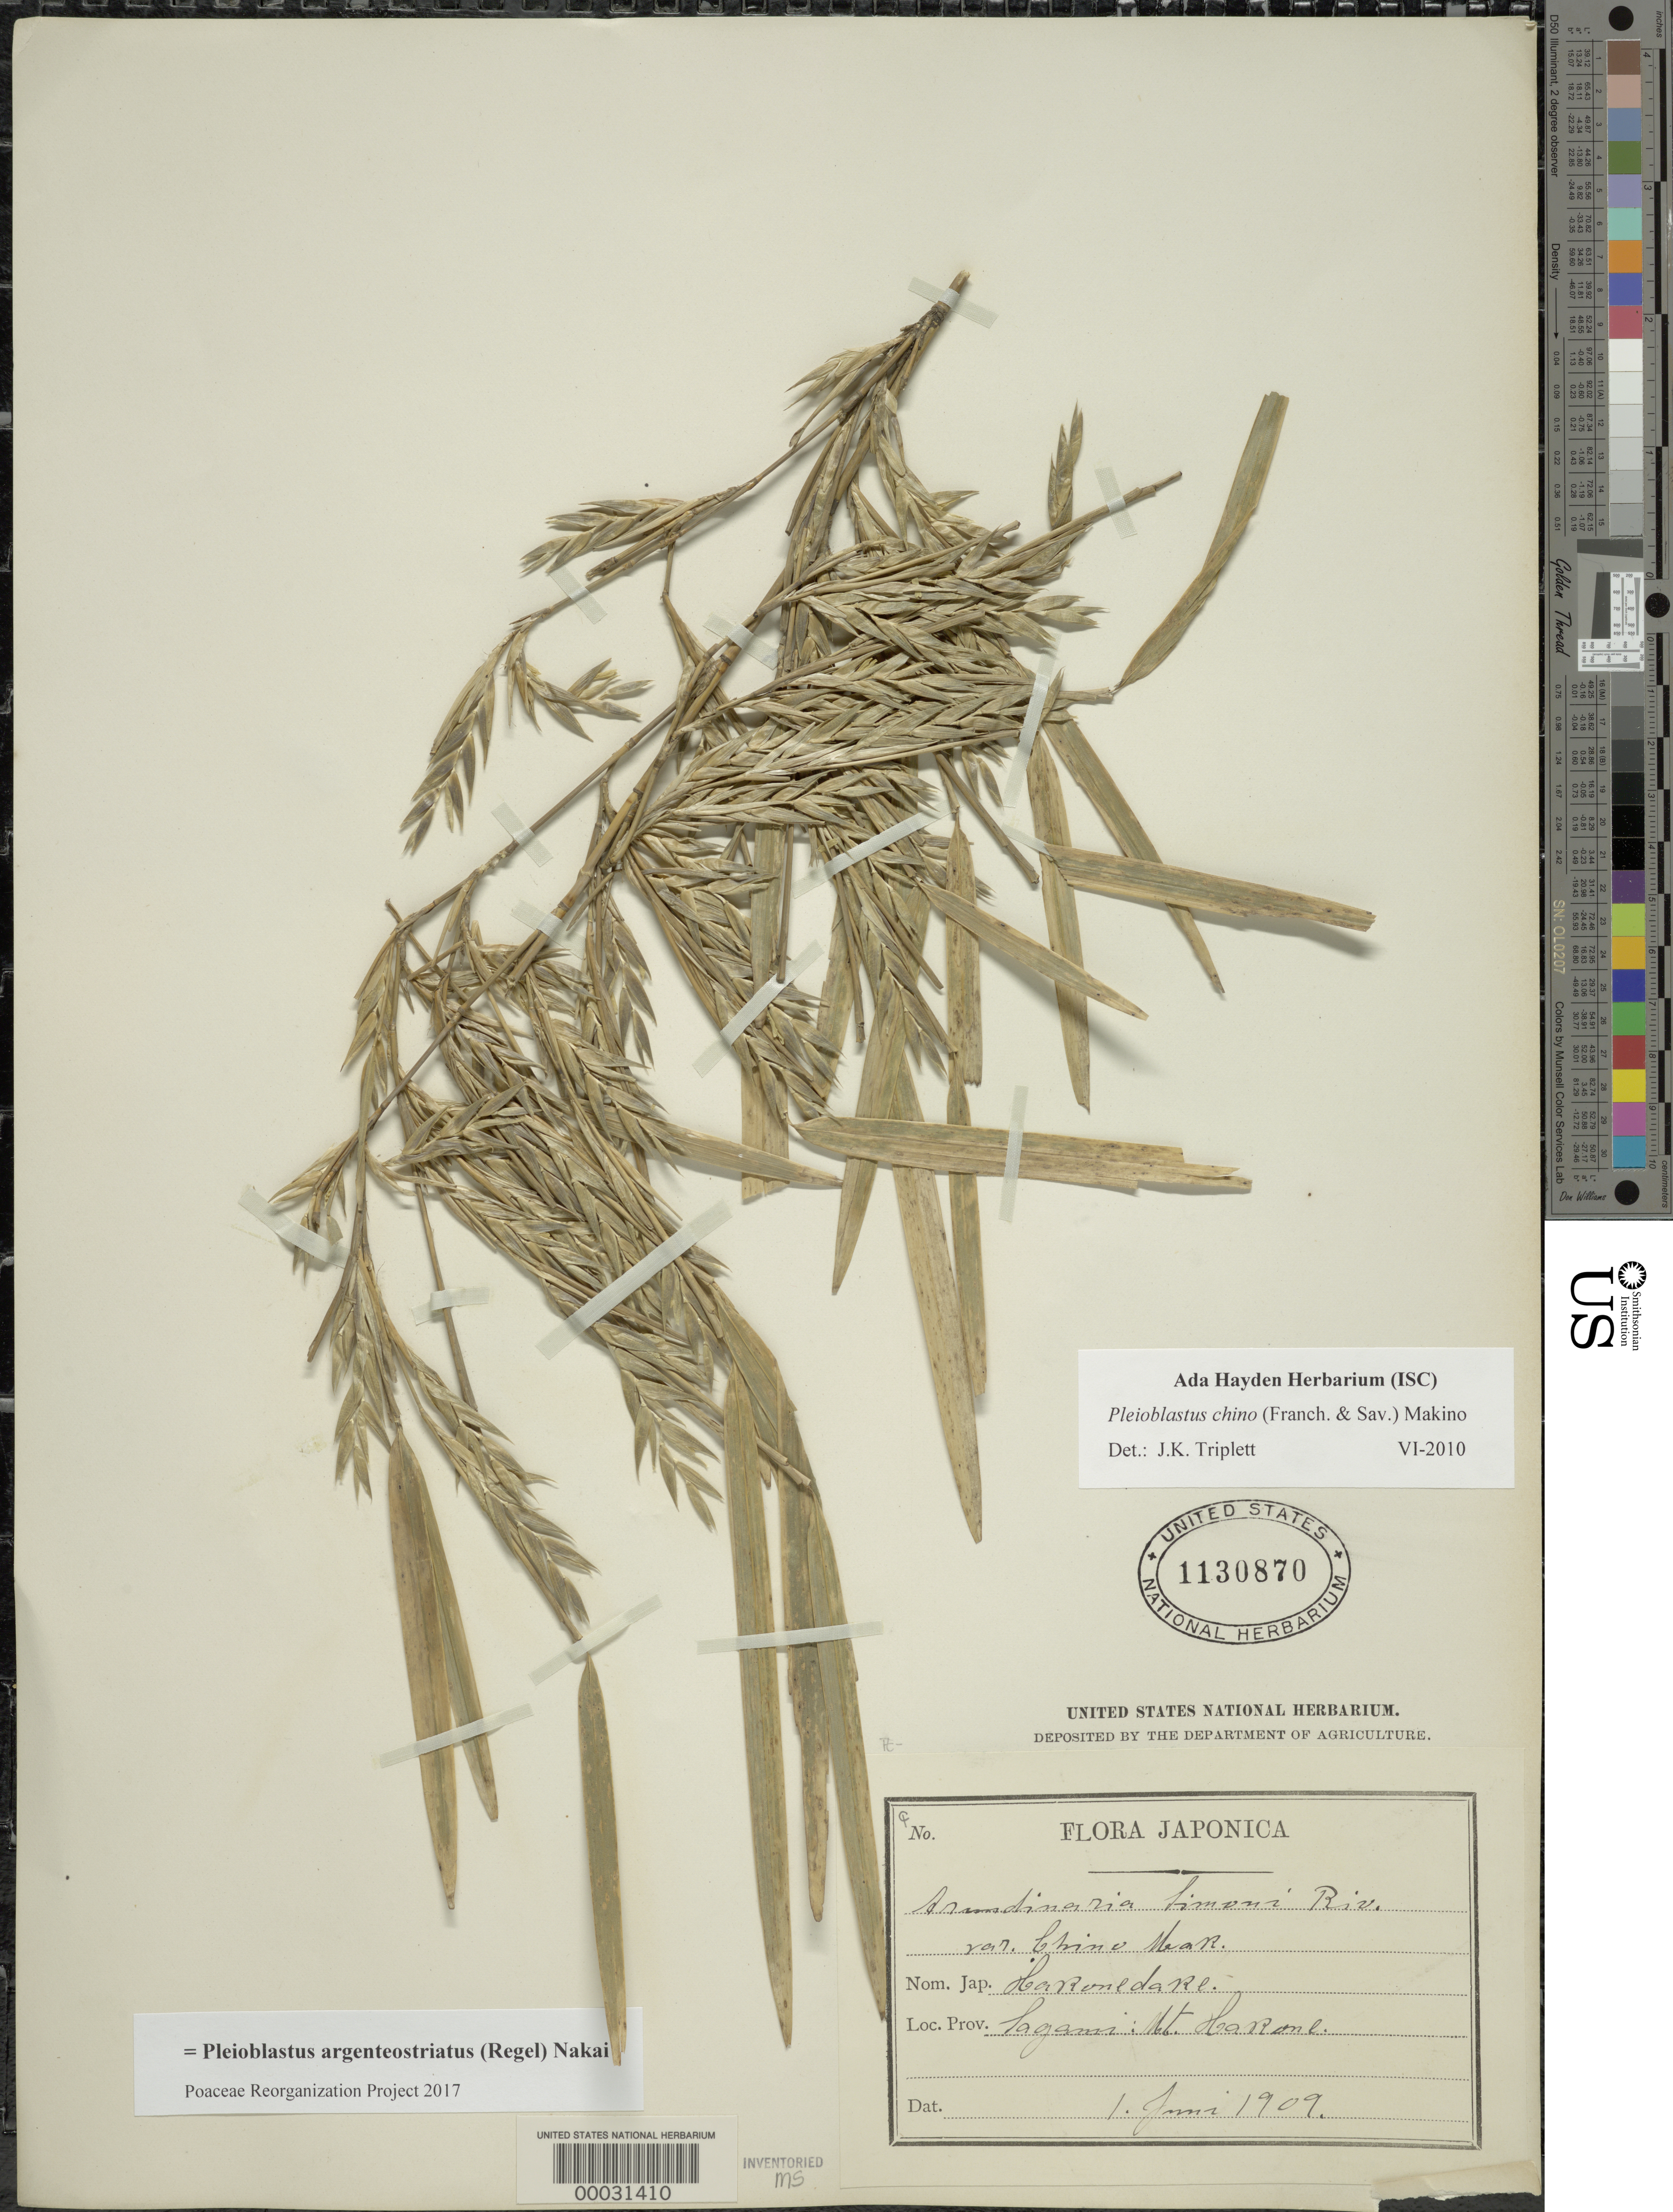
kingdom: Plantae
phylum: Tracheophyta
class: Liliopsida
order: Poales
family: Poaceae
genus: Pleioblastus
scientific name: Pleioblastus argenteostriatus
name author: (Regel) Nakai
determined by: Poaceae Reorganization Project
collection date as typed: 01 Jun 1909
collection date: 1909-06-01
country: Japan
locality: Mt. habone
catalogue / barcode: US 1130870